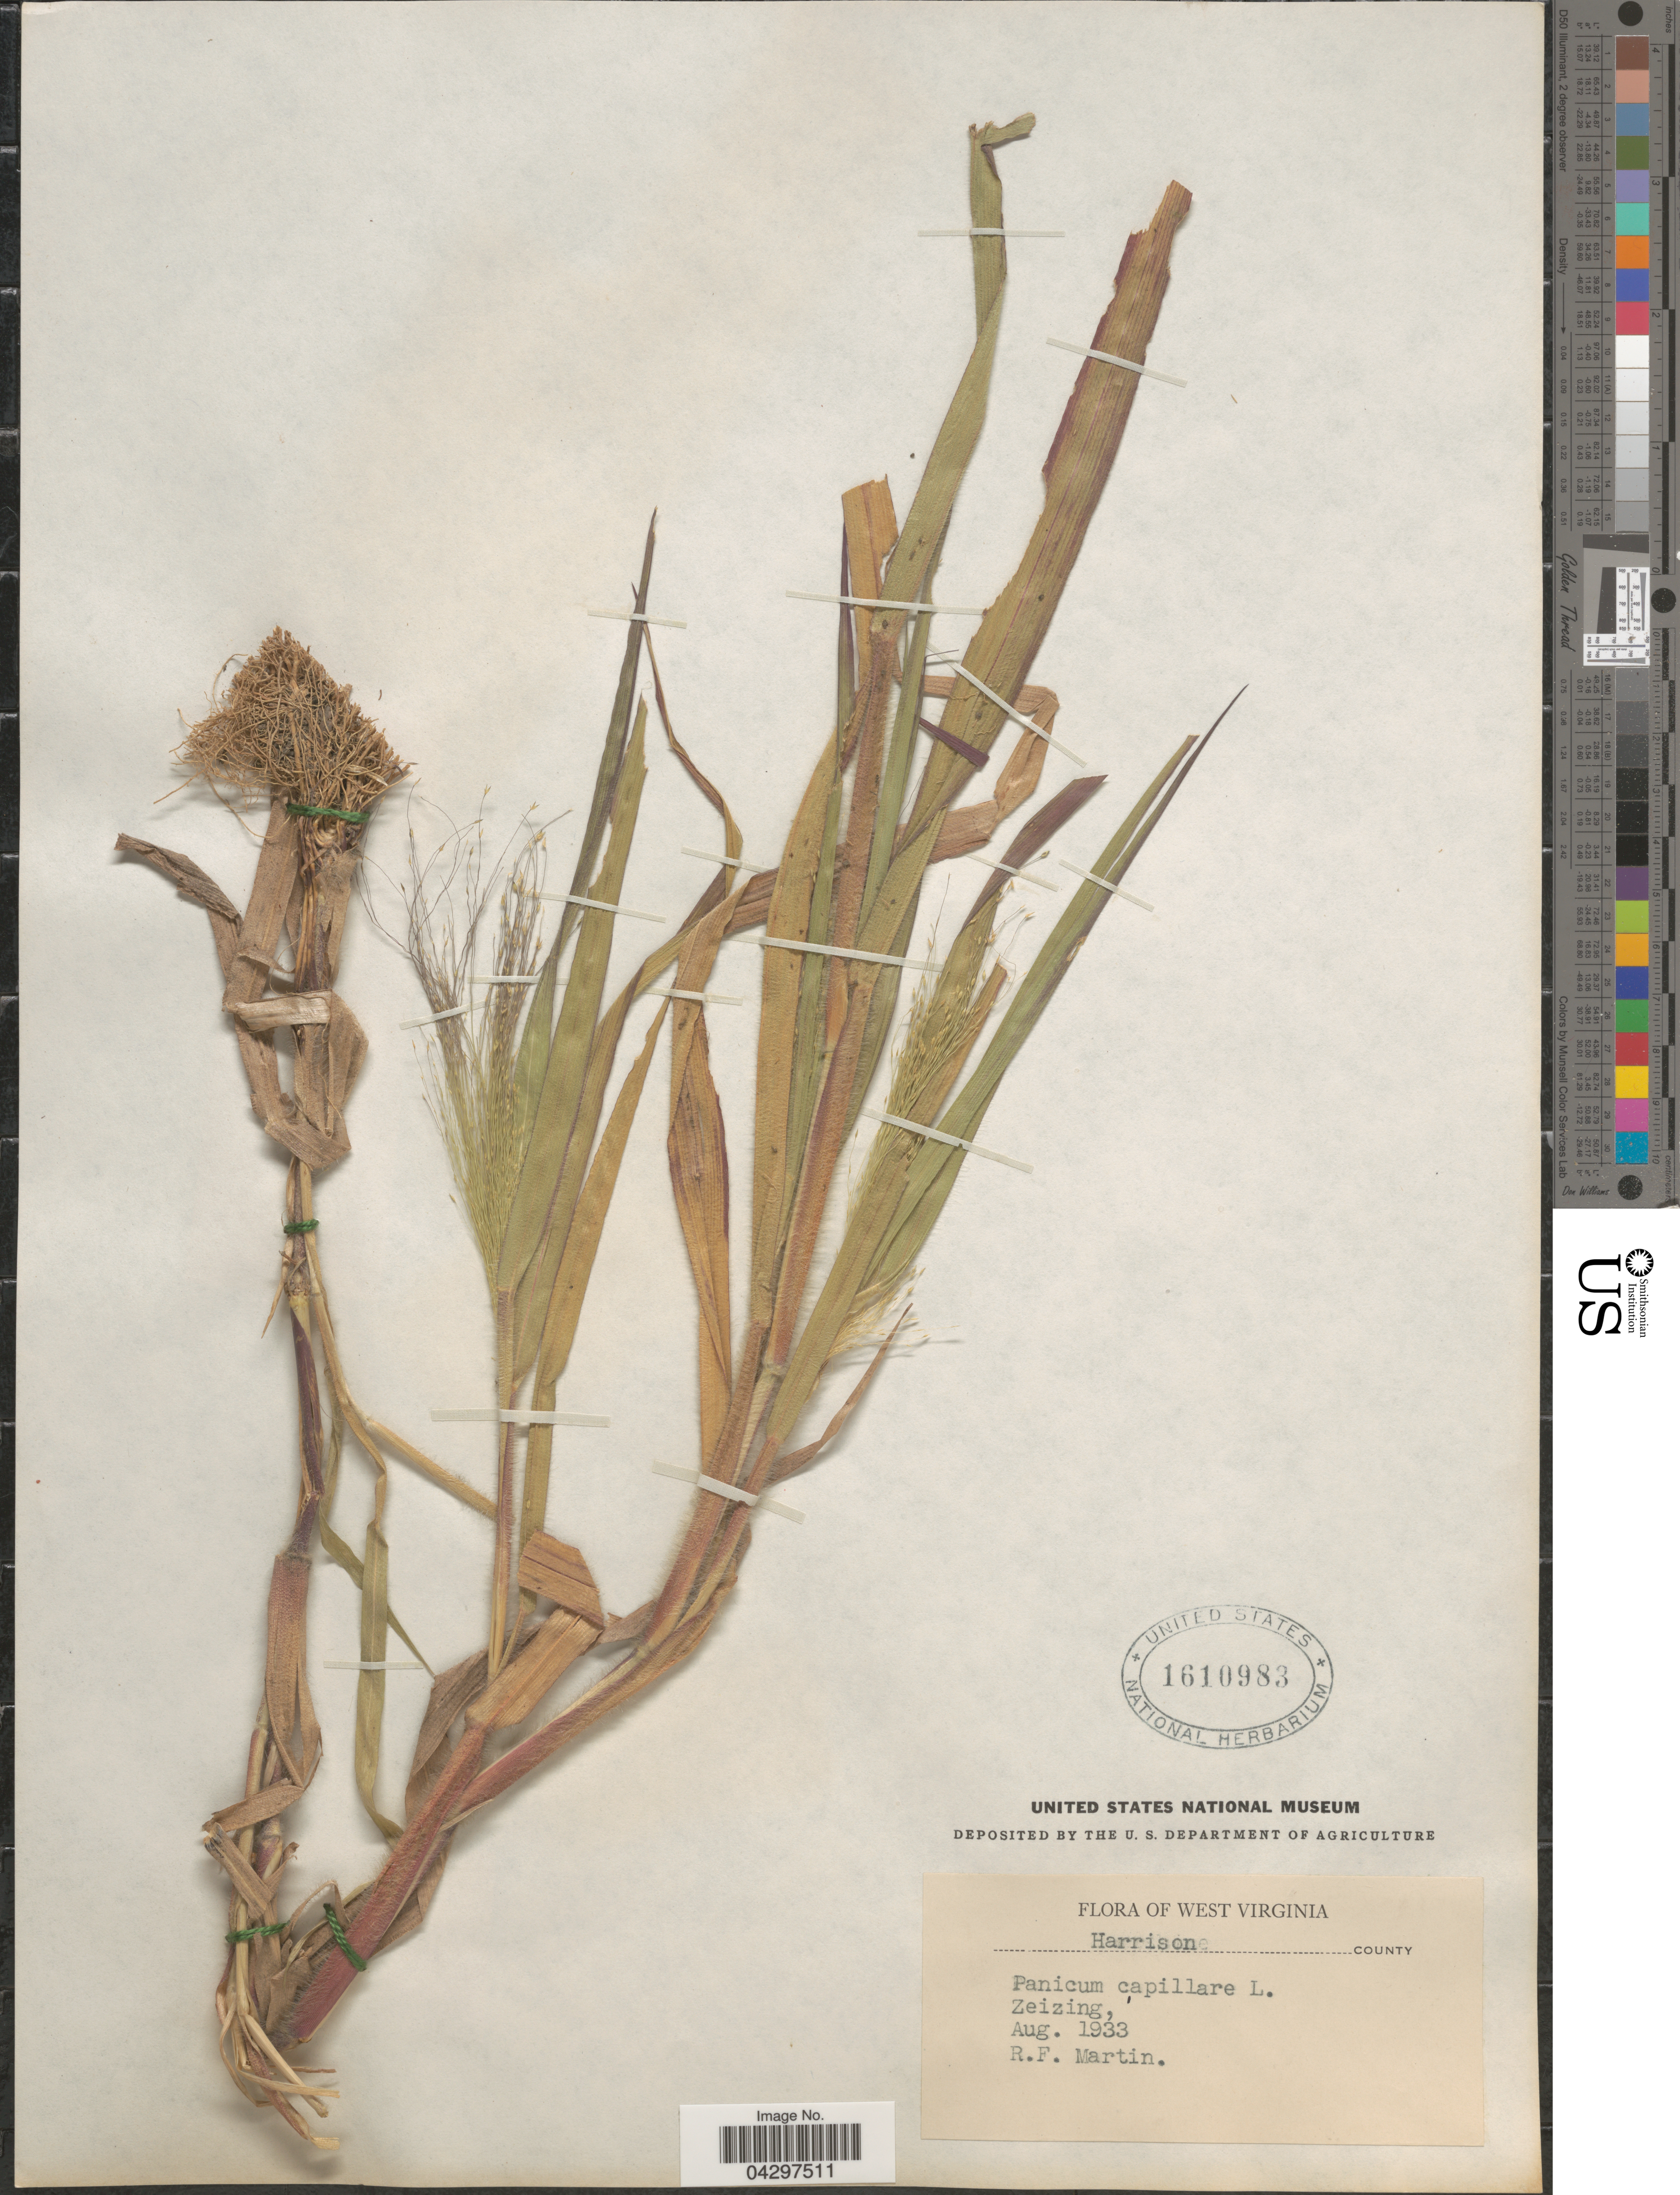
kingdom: Plantae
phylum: Tracheophyta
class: Liliopsida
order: Poales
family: Poaceae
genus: Panicum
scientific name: Panicum capillare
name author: L.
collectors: R. F. Martin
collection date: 1933-08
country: United States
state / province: West Virginia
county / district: Harrison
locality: Harrison county. Zeizing.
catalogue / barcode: US 1610983